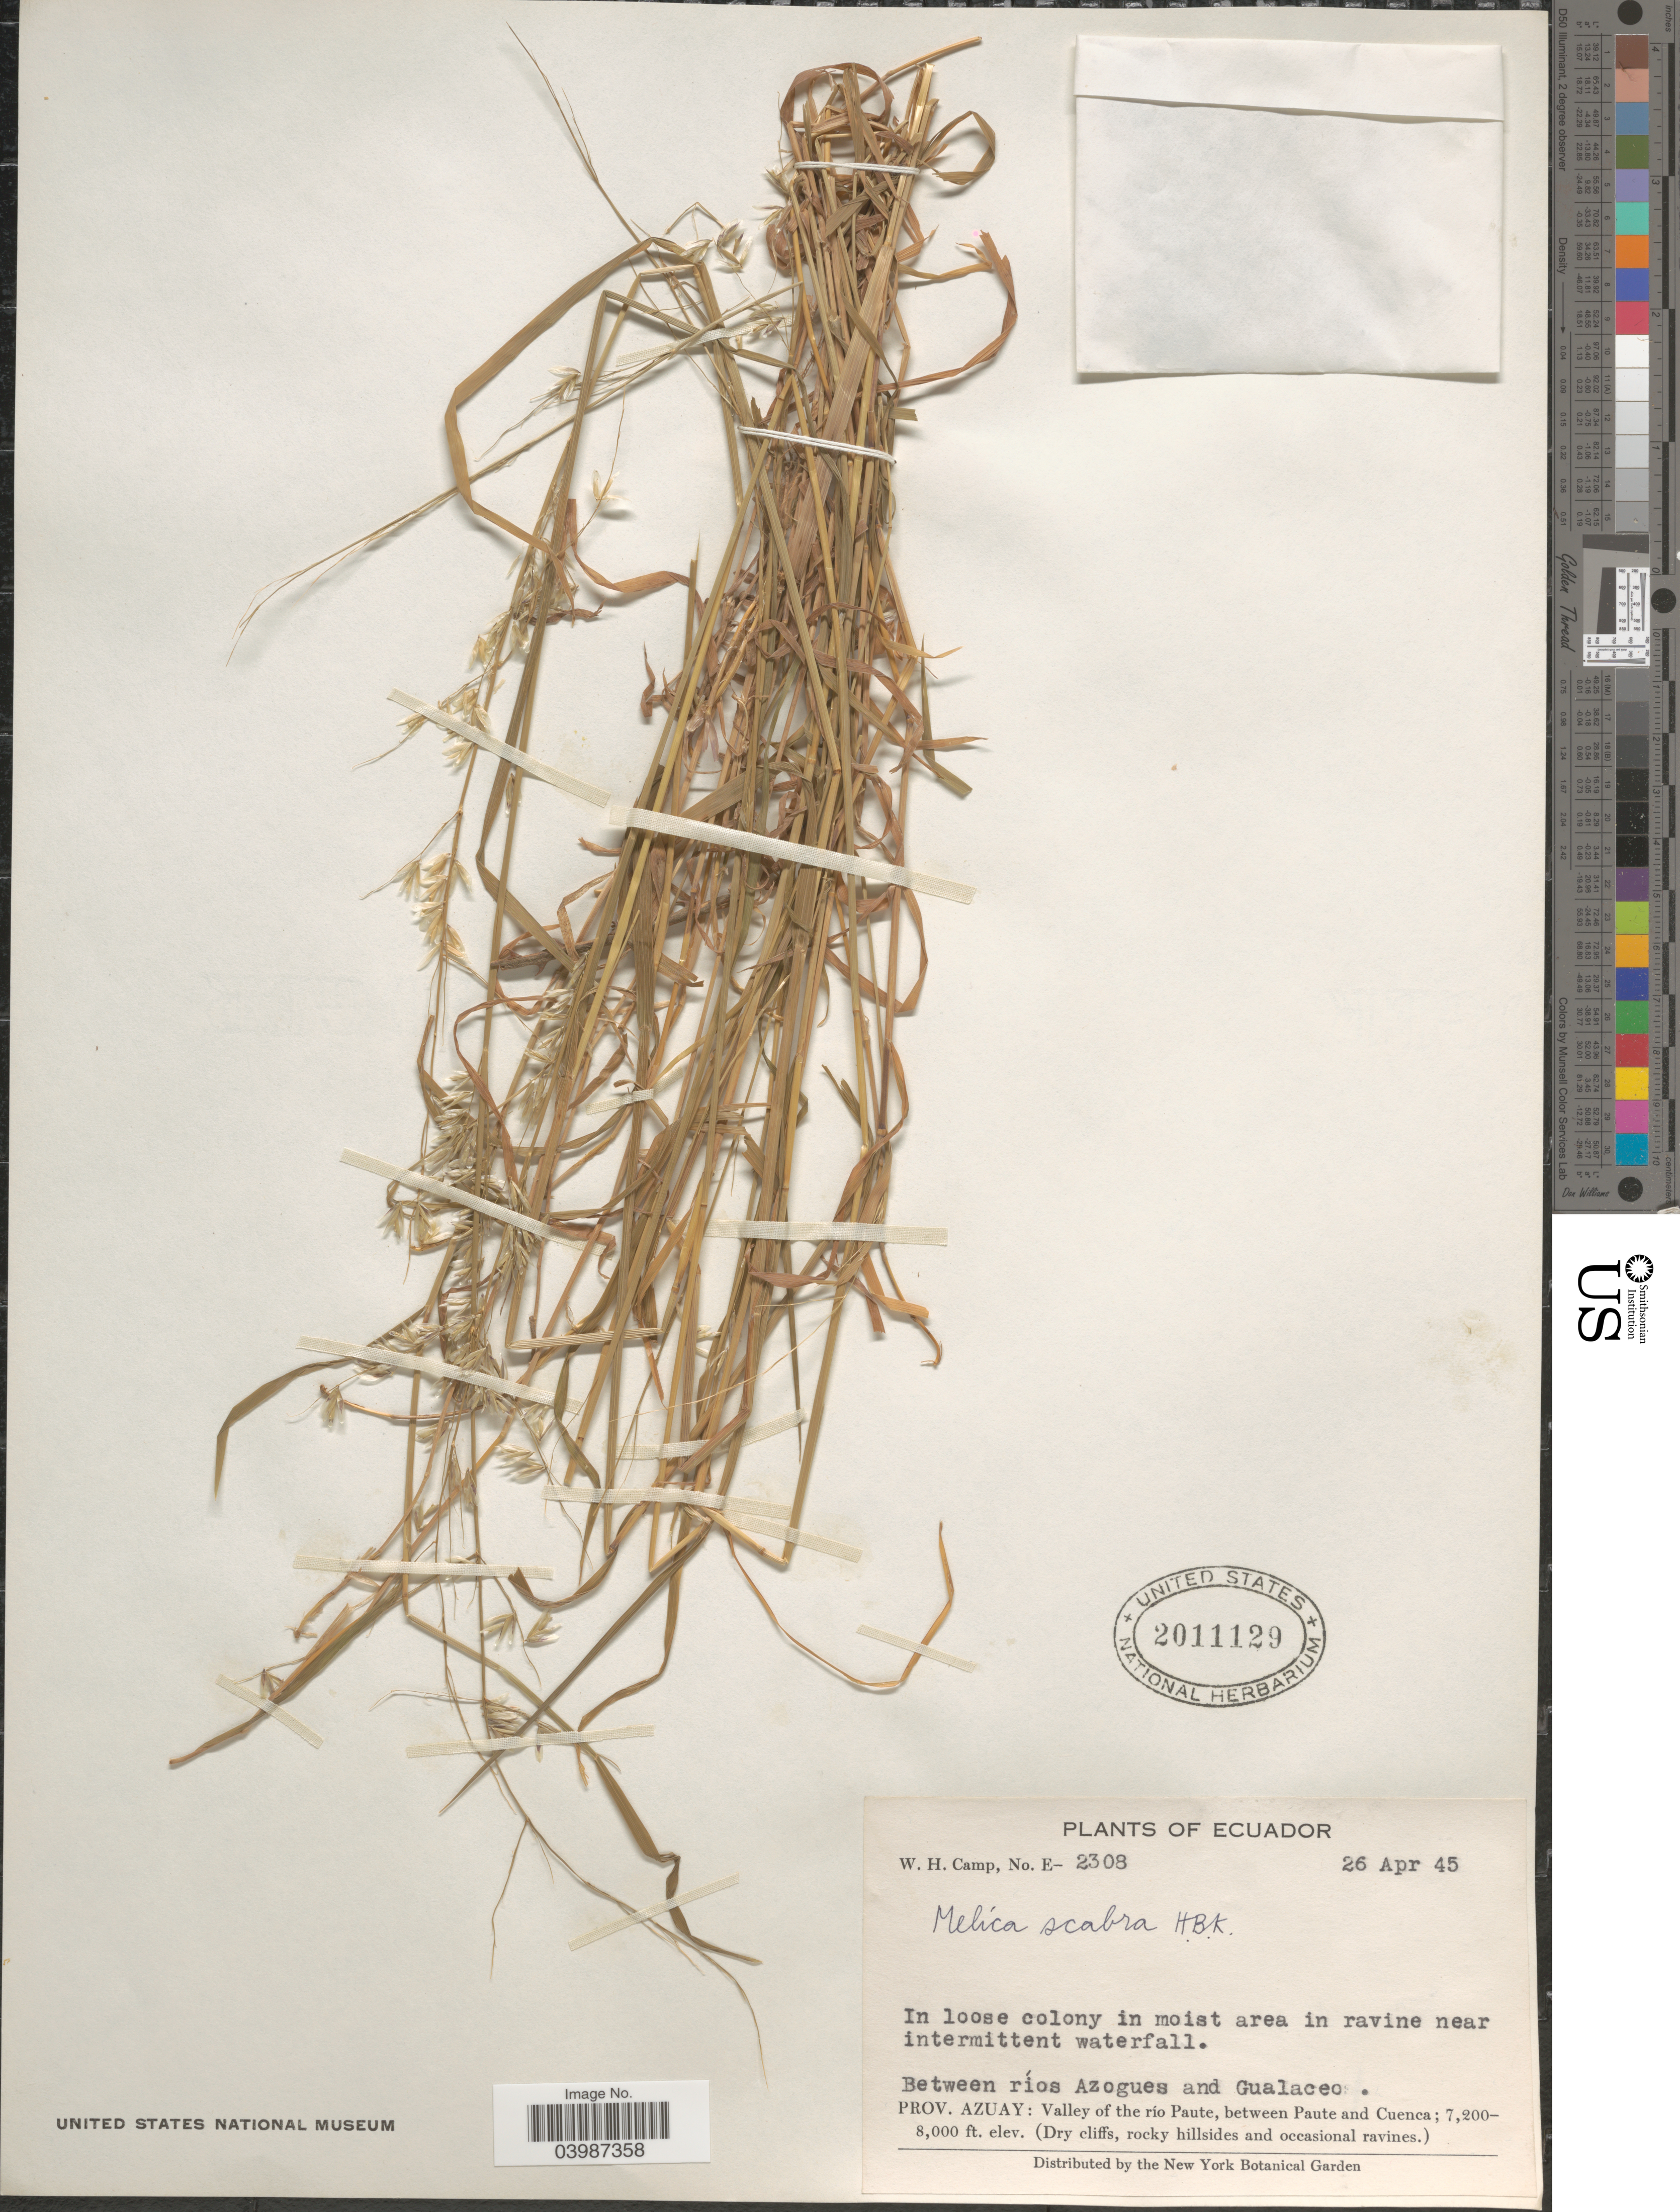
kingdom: Plantae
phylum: Tracheophyta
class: Liliopsida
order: Poales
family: Poaceae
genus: Melica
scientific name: Melica scabra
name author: Kunth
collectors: W. H. Camp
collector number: E-2308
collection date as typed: Transcribed d/m/y: 26/4/45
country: Ecuador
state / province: Azuay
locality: In loose colony in moist area in ravine near intermittent waterfall. Between Ríos Azogues and Gualaceo. Valley of the río Paute, between Paute and Cuenca. (Dry cliffs, rocky hillsides and occasional ravines).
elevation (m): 2195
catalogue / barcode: US 2011129